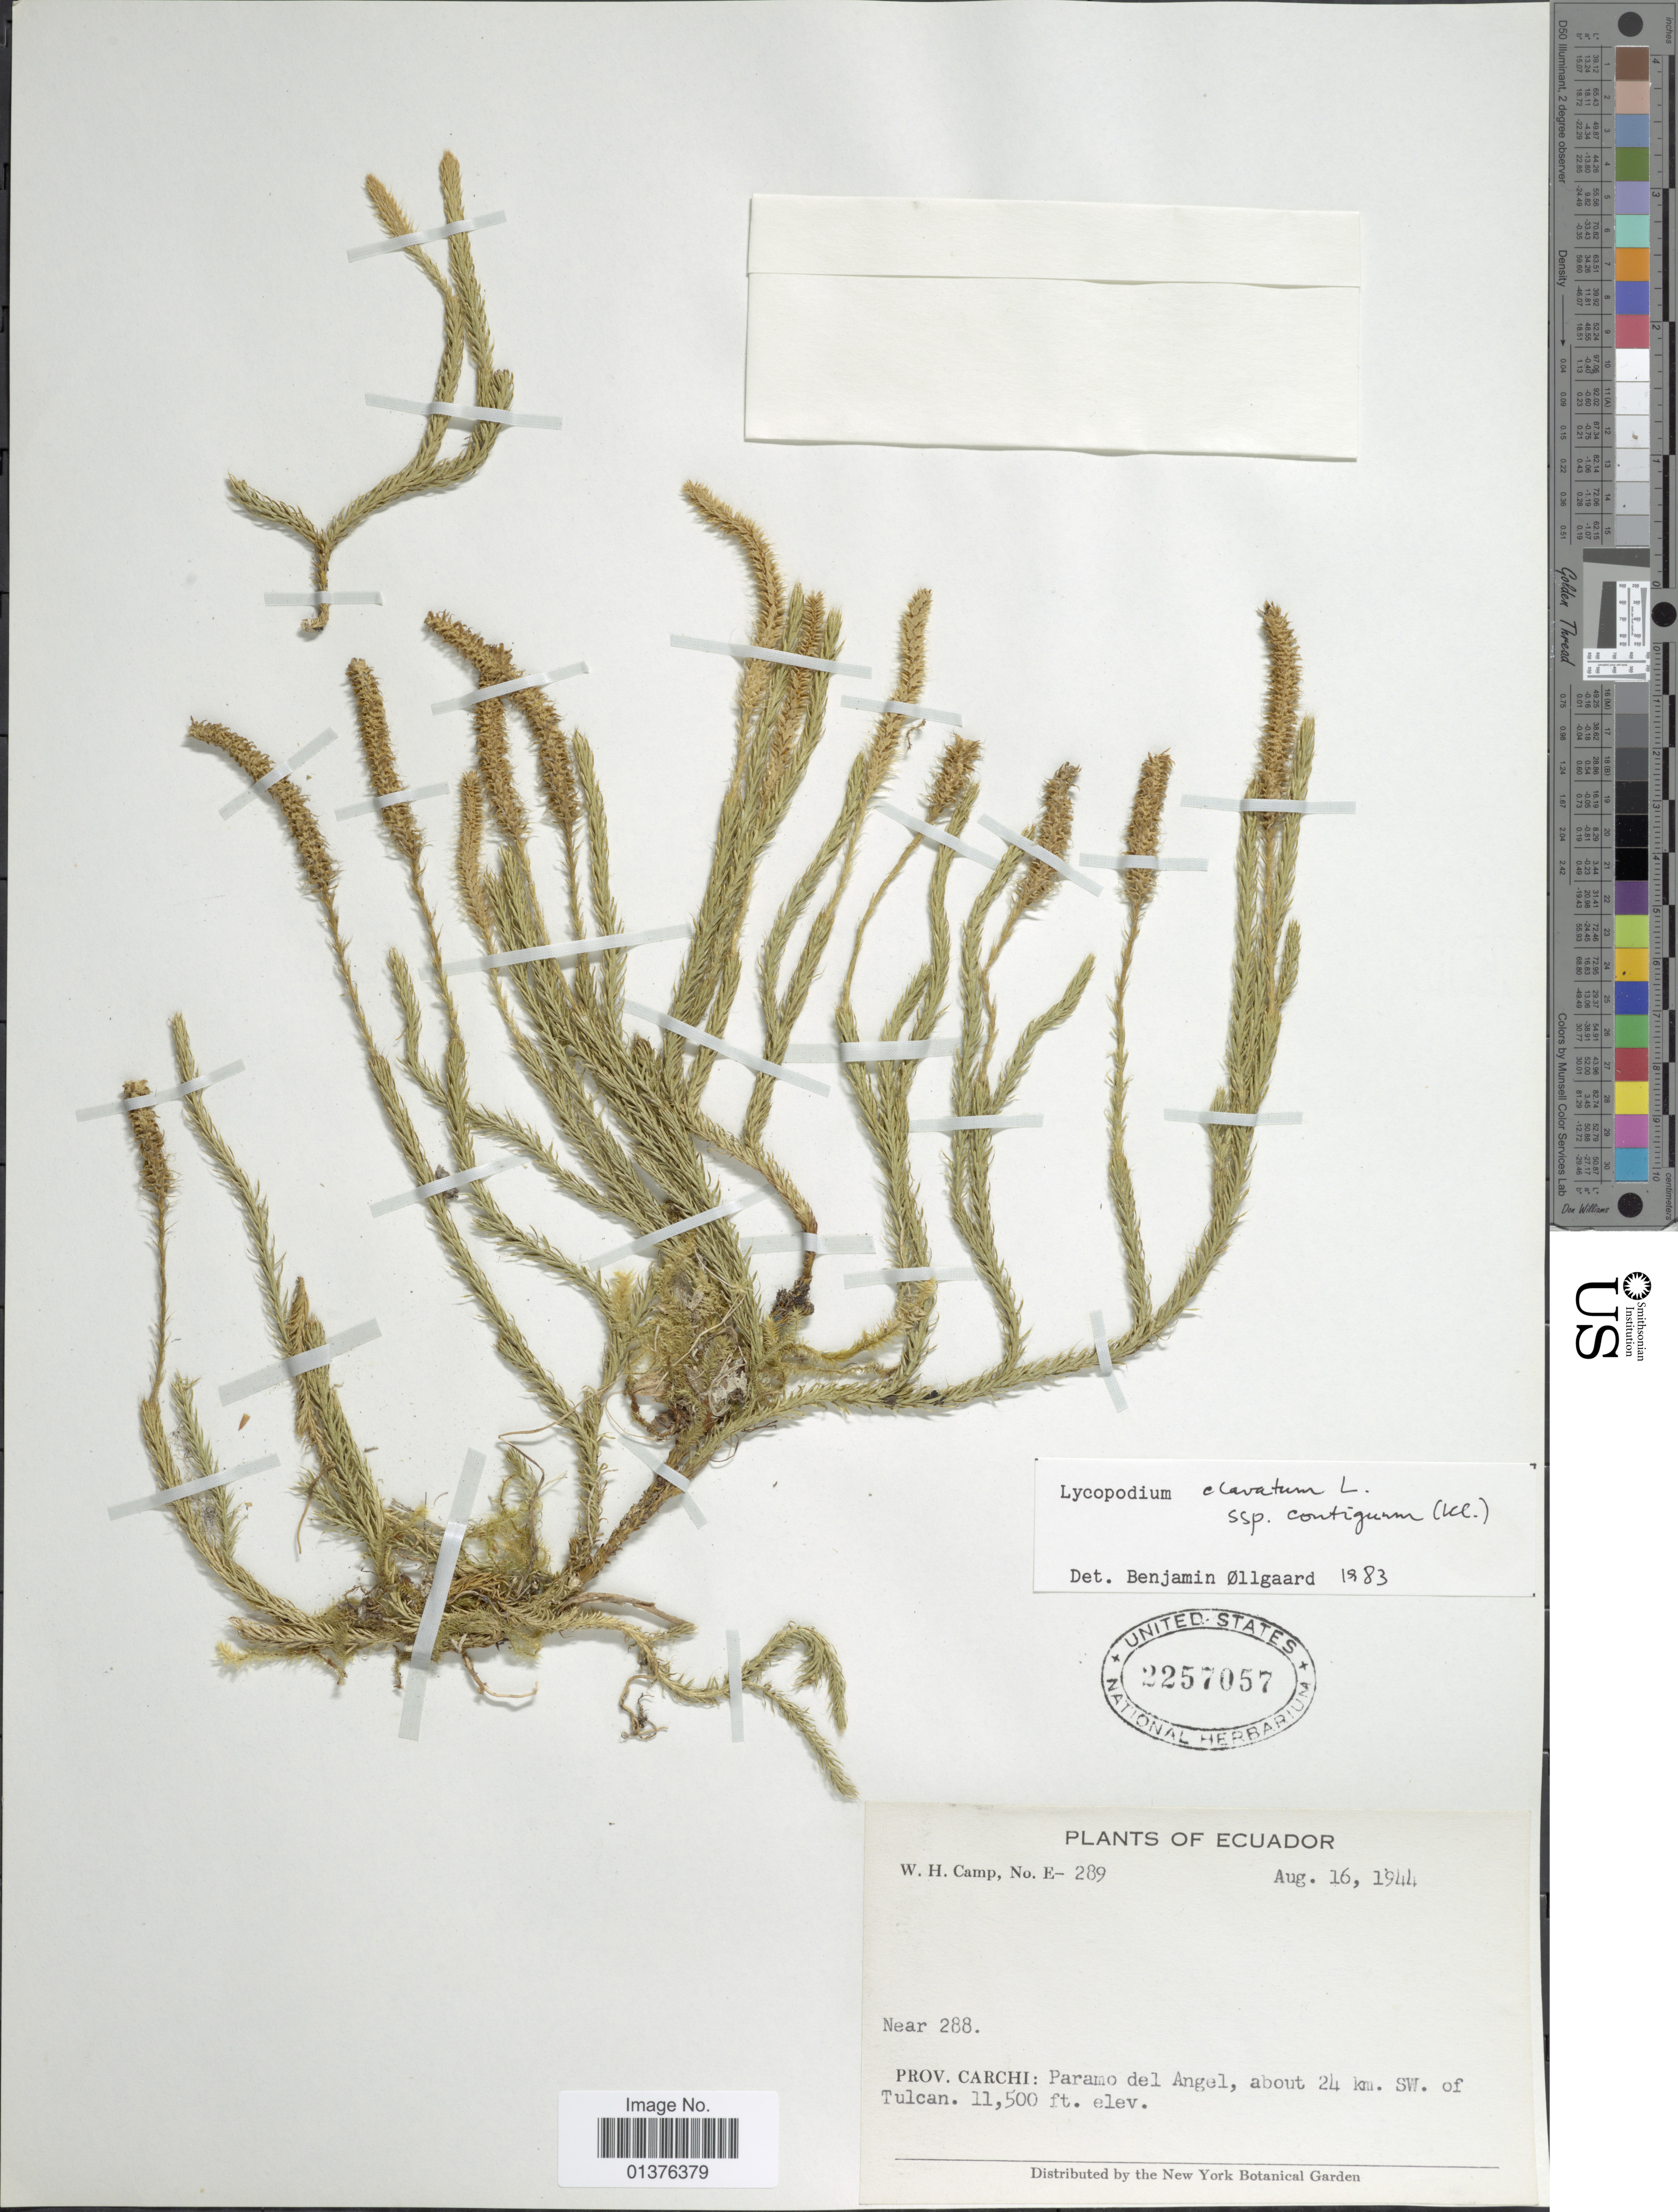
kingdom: Plantae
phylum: Tracheophyta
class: Lycopodiopsida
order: Lycopodiales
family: Lycopodiaceae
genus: Lycopodium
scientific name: Lycopodium clavatum subsp. contiguum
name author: (Klotzsch) B. Øllg.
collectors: W. H. Camp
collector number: E-289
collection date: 1944-08-16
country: Ecuador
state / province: Carchi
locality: Paramo del Angel, about 24km SW of Tulcan, near 288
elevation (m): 3505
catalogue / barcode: US 2257057